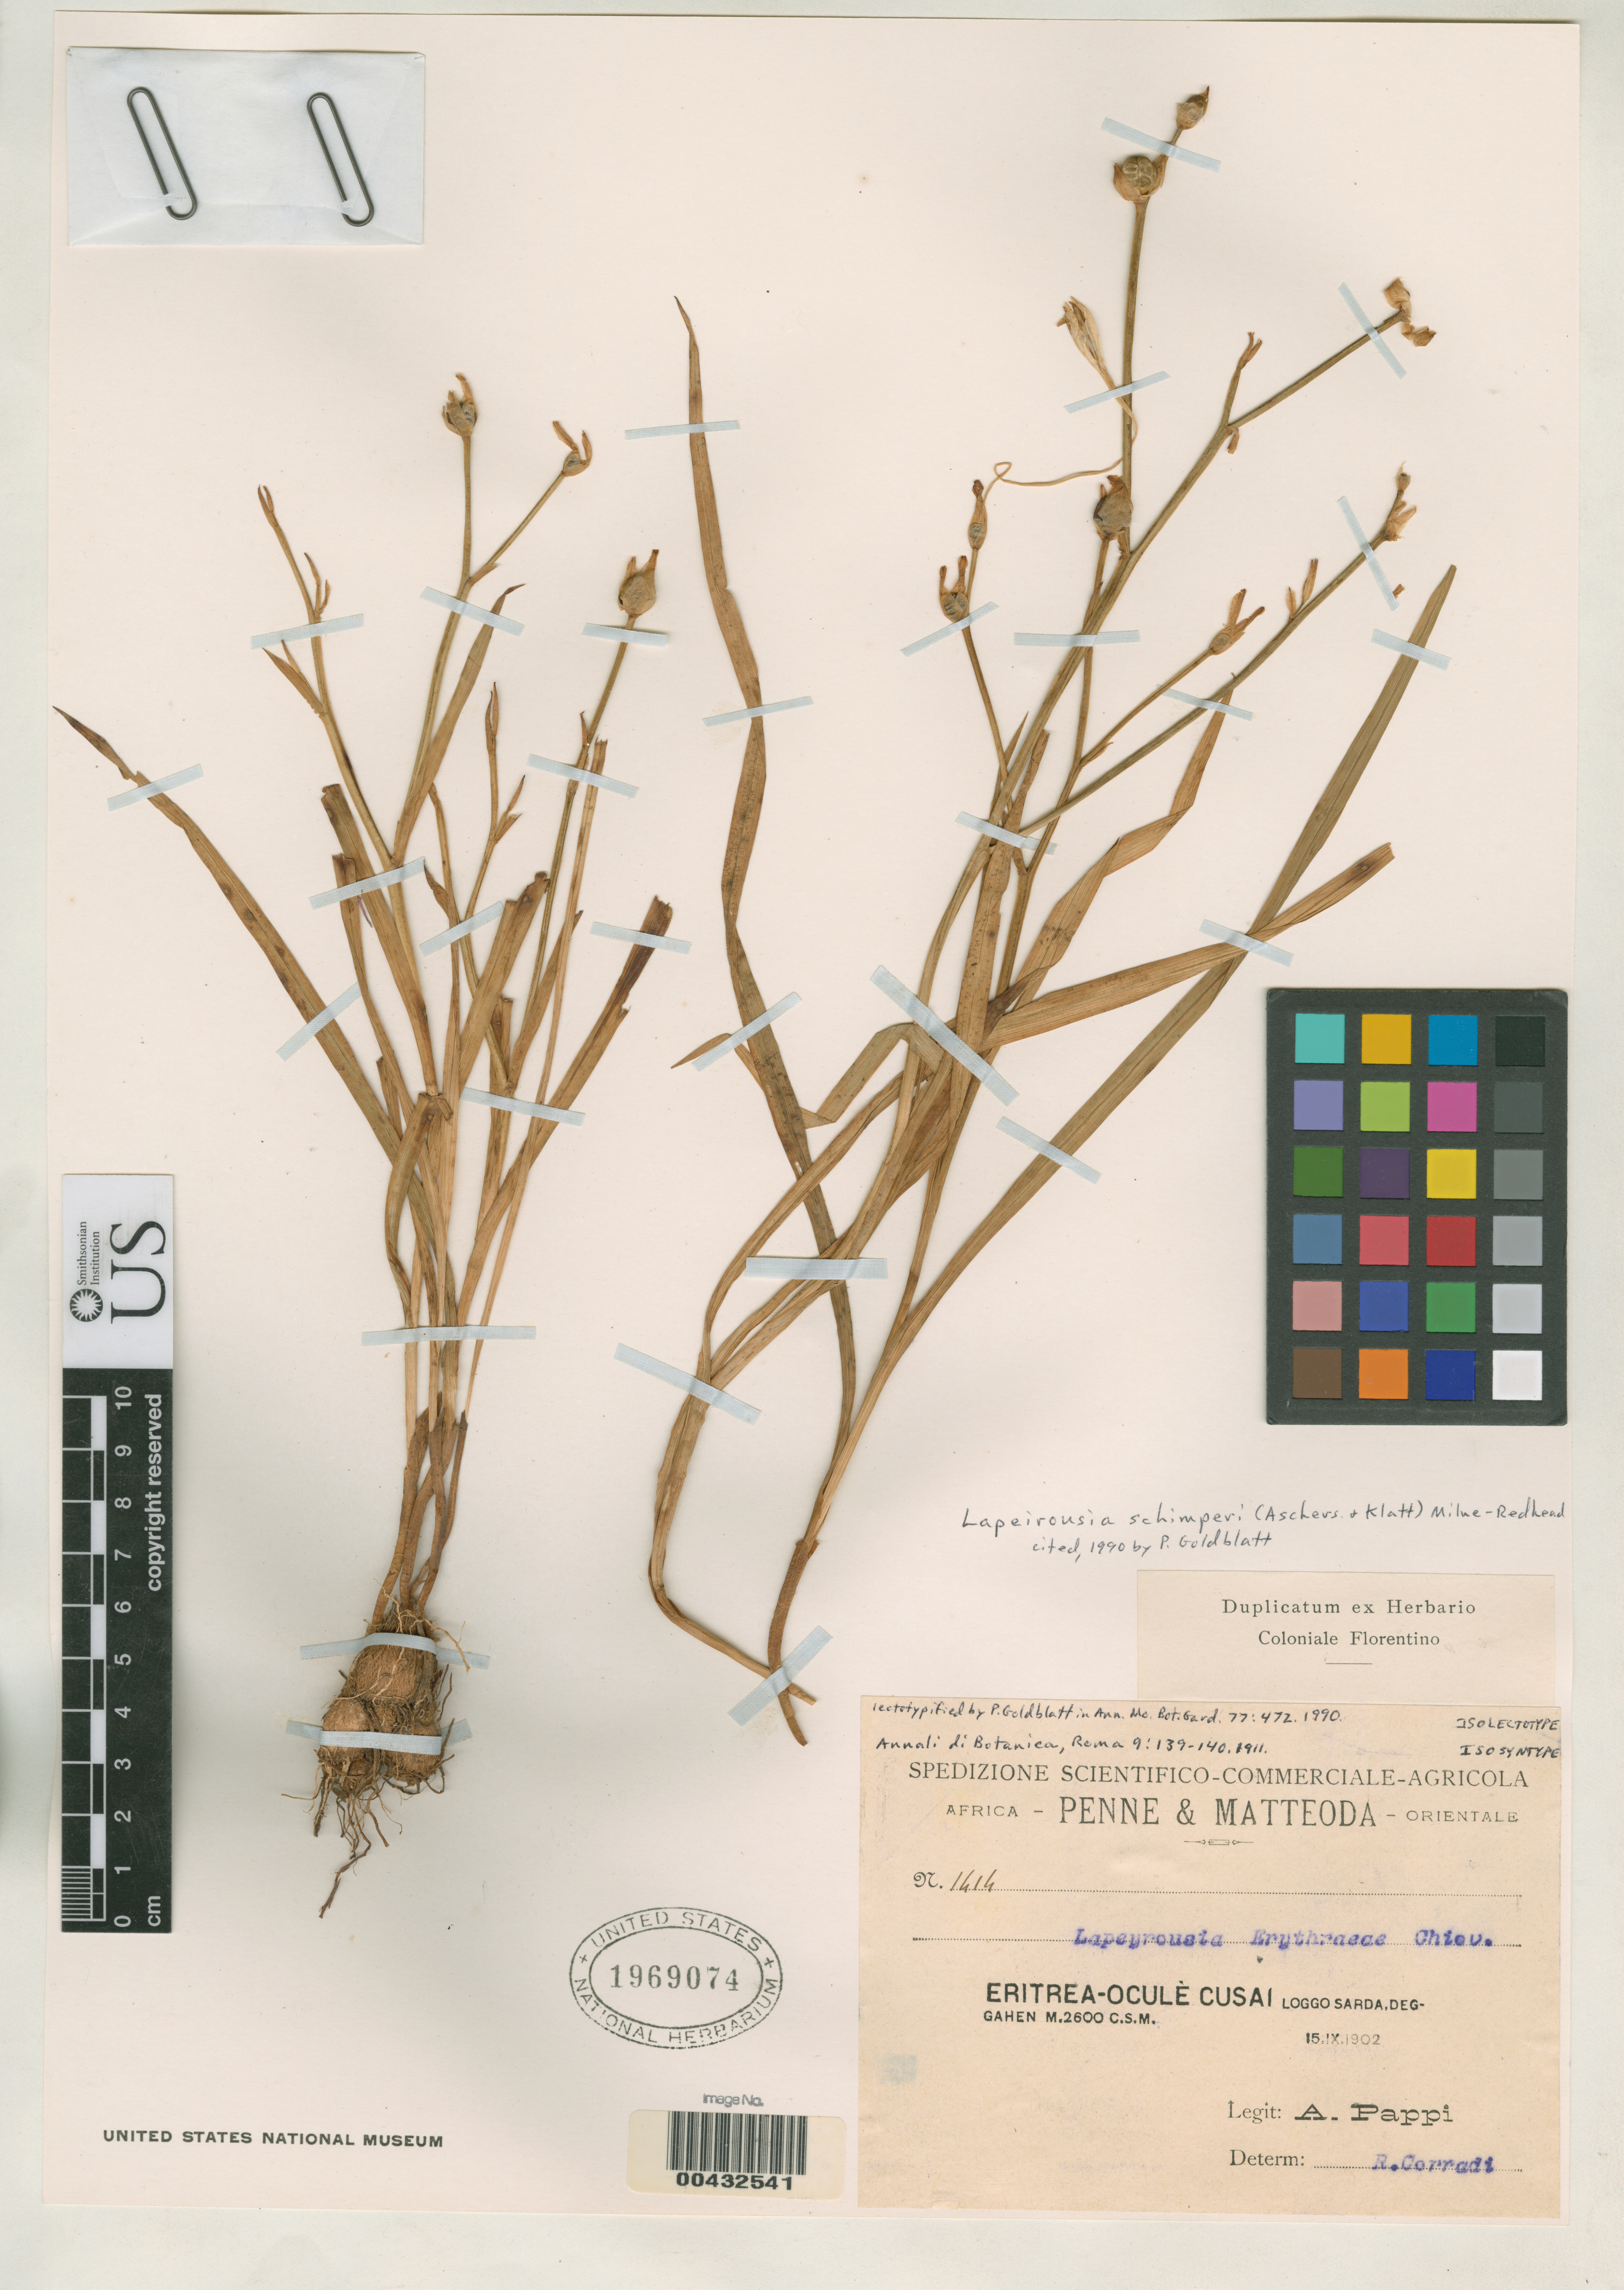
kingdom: Plantae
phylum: Tracheophyta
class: Liliopsida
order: Asparagales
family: Iridaceae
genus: Lapeirousia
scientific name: Lapeirousia erythraece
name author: Chiov.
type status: Isolectotype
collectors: A. Pappi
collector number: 1414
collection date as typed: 15 Nov 1902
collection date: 1902-11-15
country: Eritrea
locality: Eritrea-ocule cusai loggo sarda, Degegahen.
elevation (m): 2600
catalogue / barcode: US 1969074